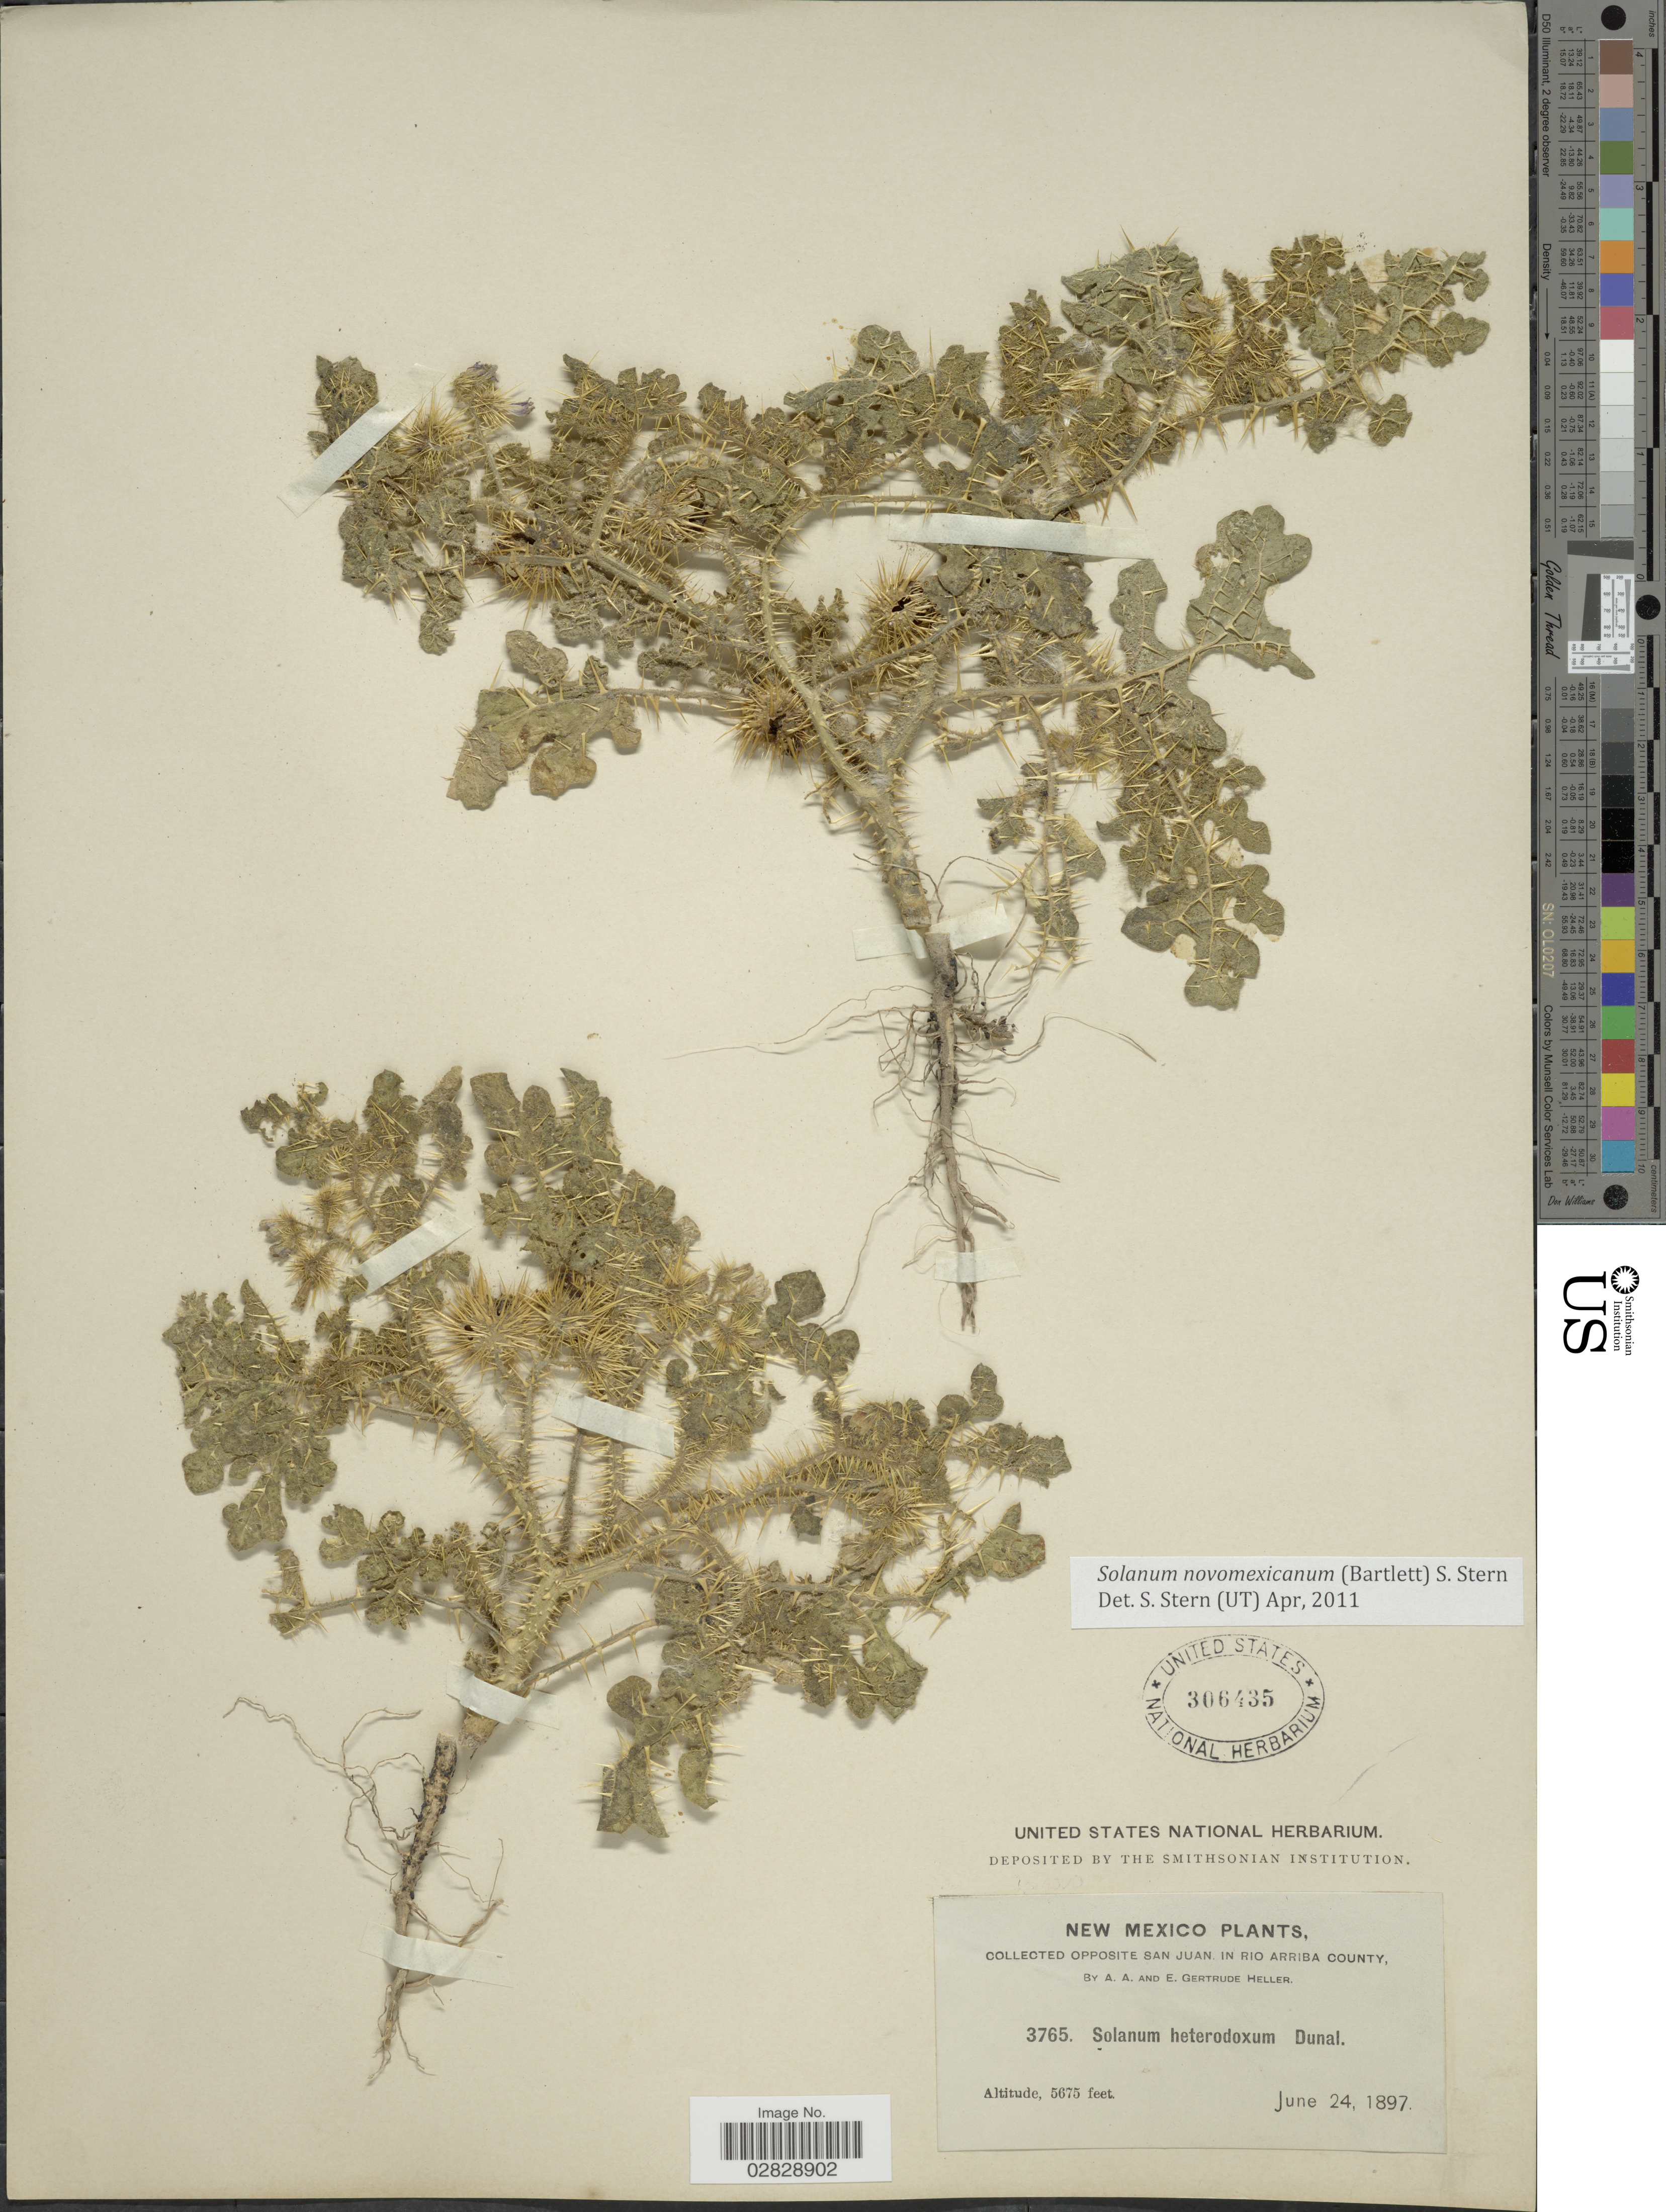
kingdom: Plantae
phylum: Tracheophyta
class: Magnoliopsida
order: Solanales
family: Solanaceae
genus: Solanum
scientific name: Solanum novomexicanum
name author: (Bartlett) S.R. Stern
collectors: A. A. Heller & E. G. Heller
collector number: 3765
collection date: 1897-06-24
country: United States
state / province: New Mexico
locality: Opposite San Juan. In Rio Arriba County.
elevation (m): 1730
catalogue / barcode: US 306435